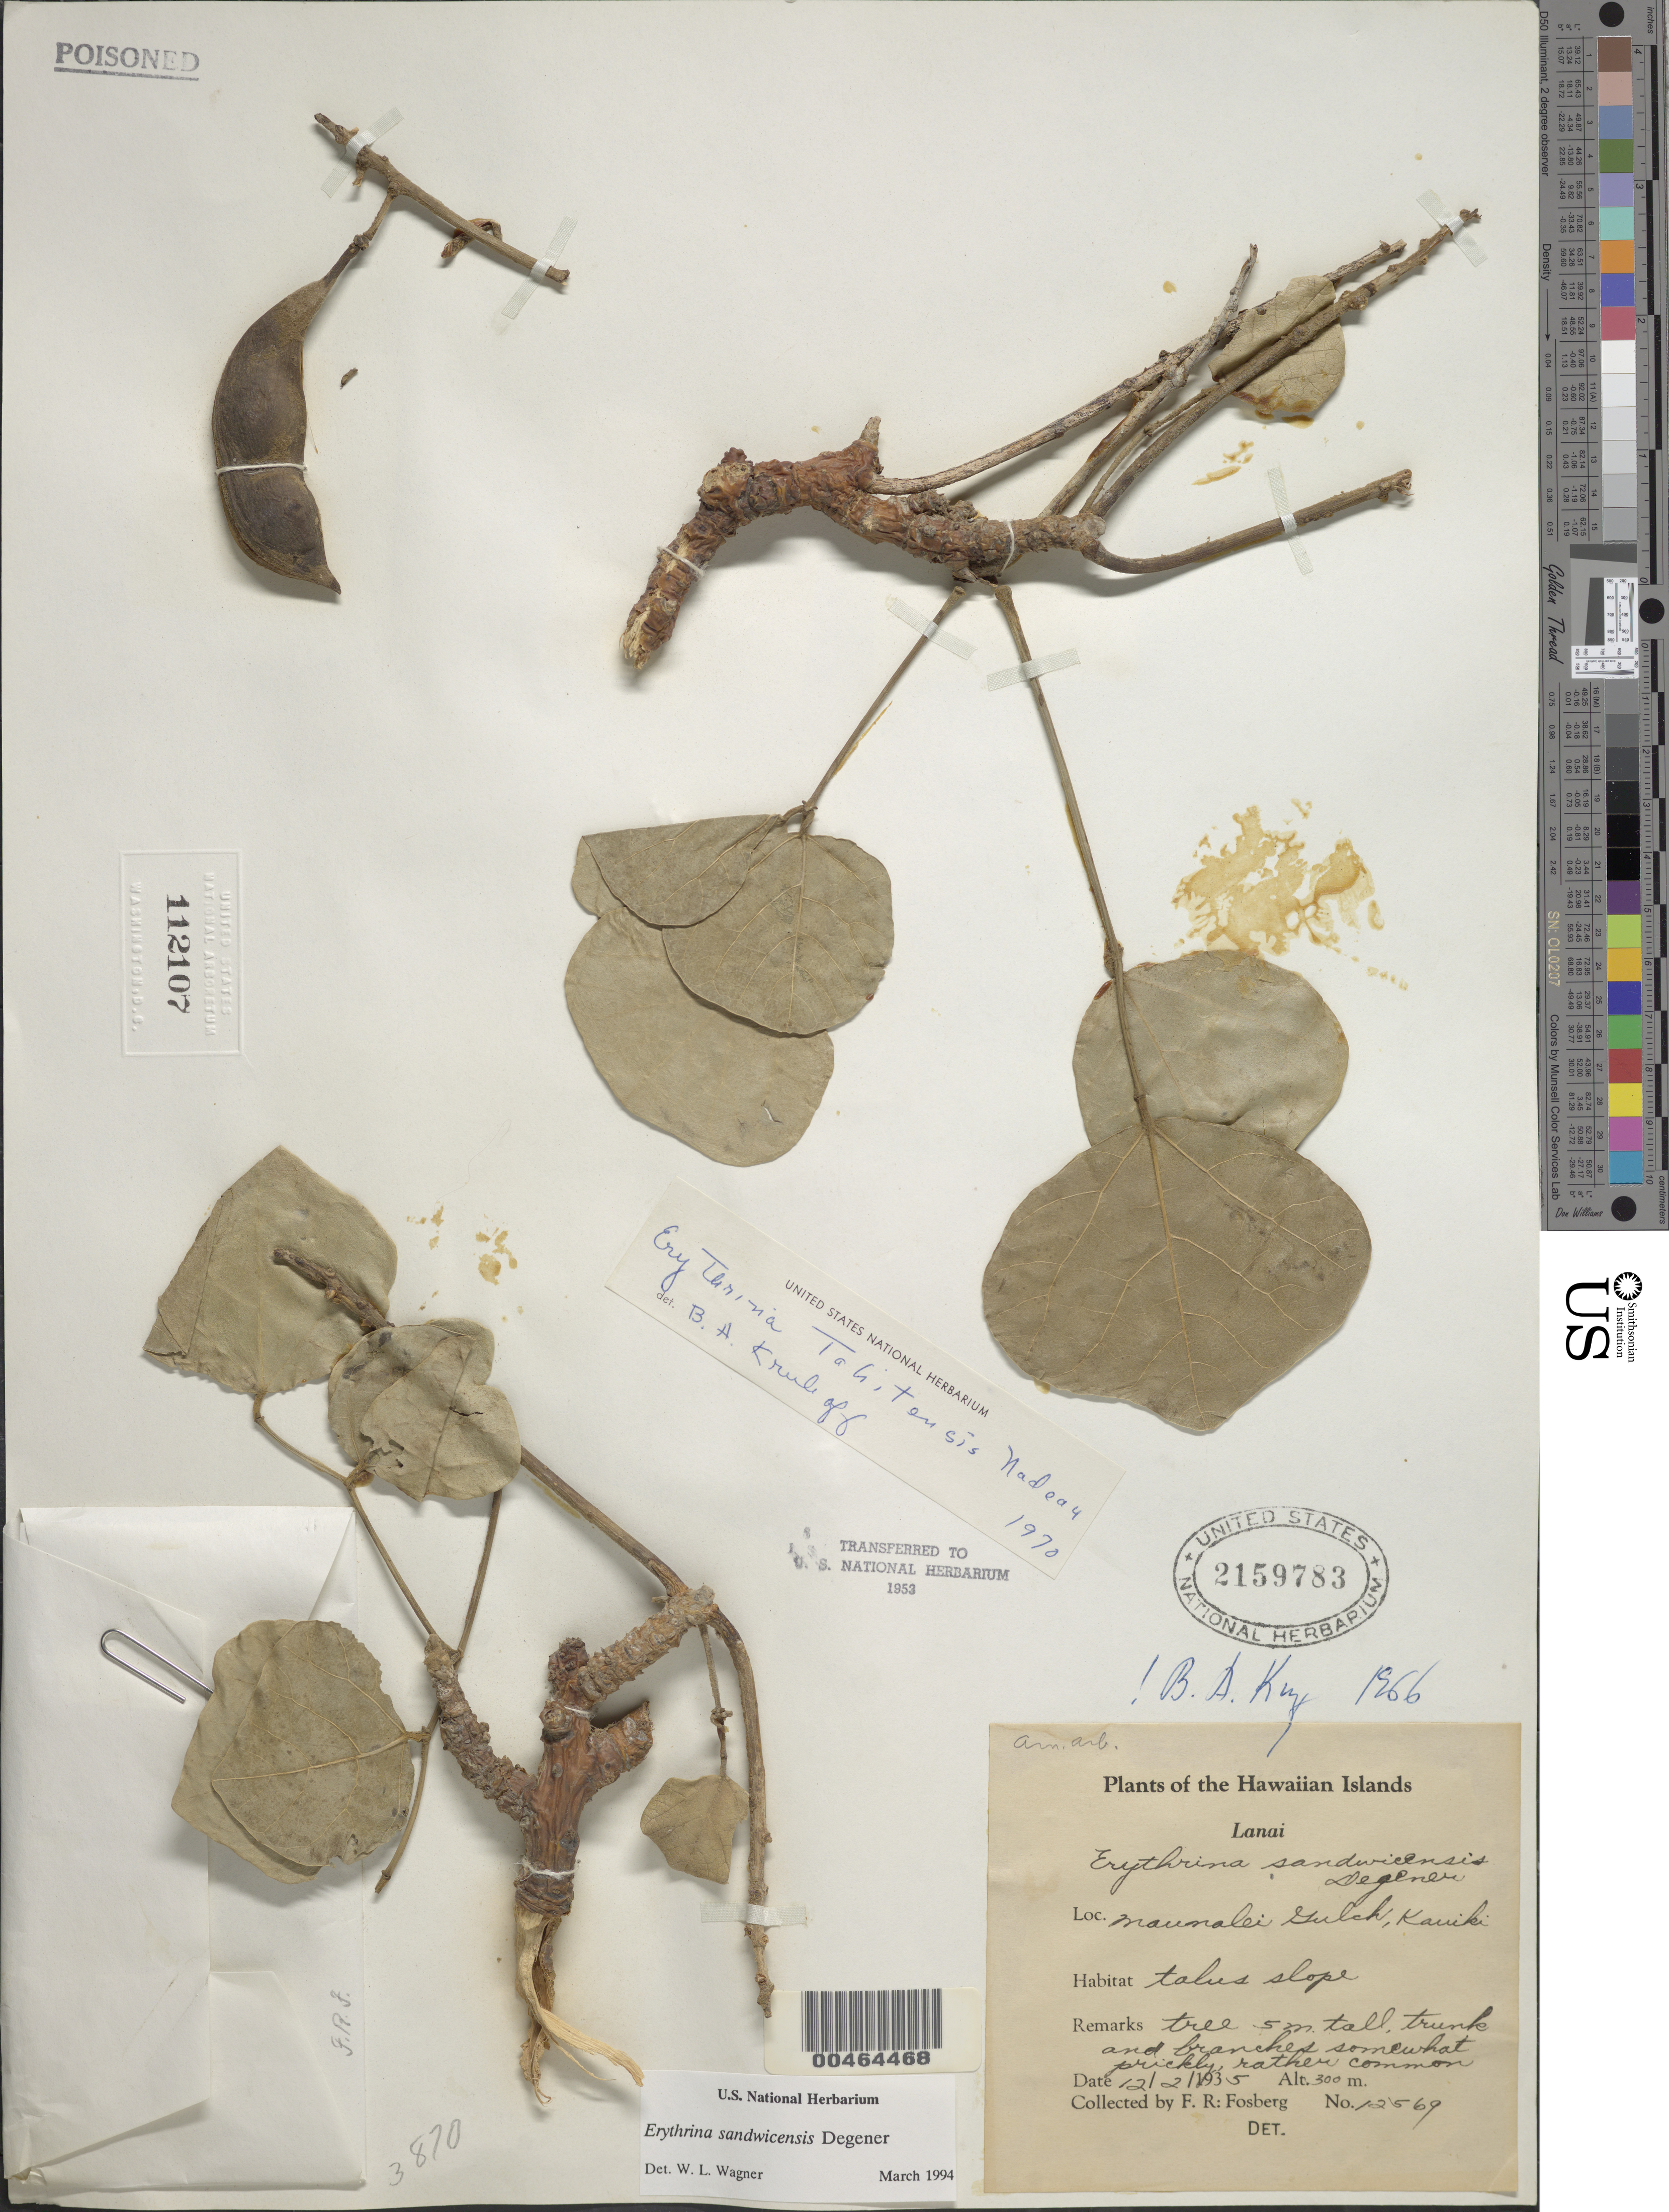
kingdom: Plantae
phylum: Tracheophyta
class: Magnoliopsida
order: Fabales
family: Fabaceae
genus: Erythrina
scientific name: Erythrina sandwicensis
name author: O. Deg.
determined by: Wagner, W. L., (BOT), Smithsonian Institution - National Museum of Natural History (UNITED STATES)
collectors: F. R. Fosberg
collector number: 12569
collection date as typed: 12 Feb 1935 or 2 Dec 1935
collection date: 1935-02-12 or 1935-12-02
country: United States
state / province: Hawaii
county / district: Maui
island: Lana'i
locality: Maunalei Gulch, Kauiki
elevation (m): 300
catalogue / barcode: US 2159783